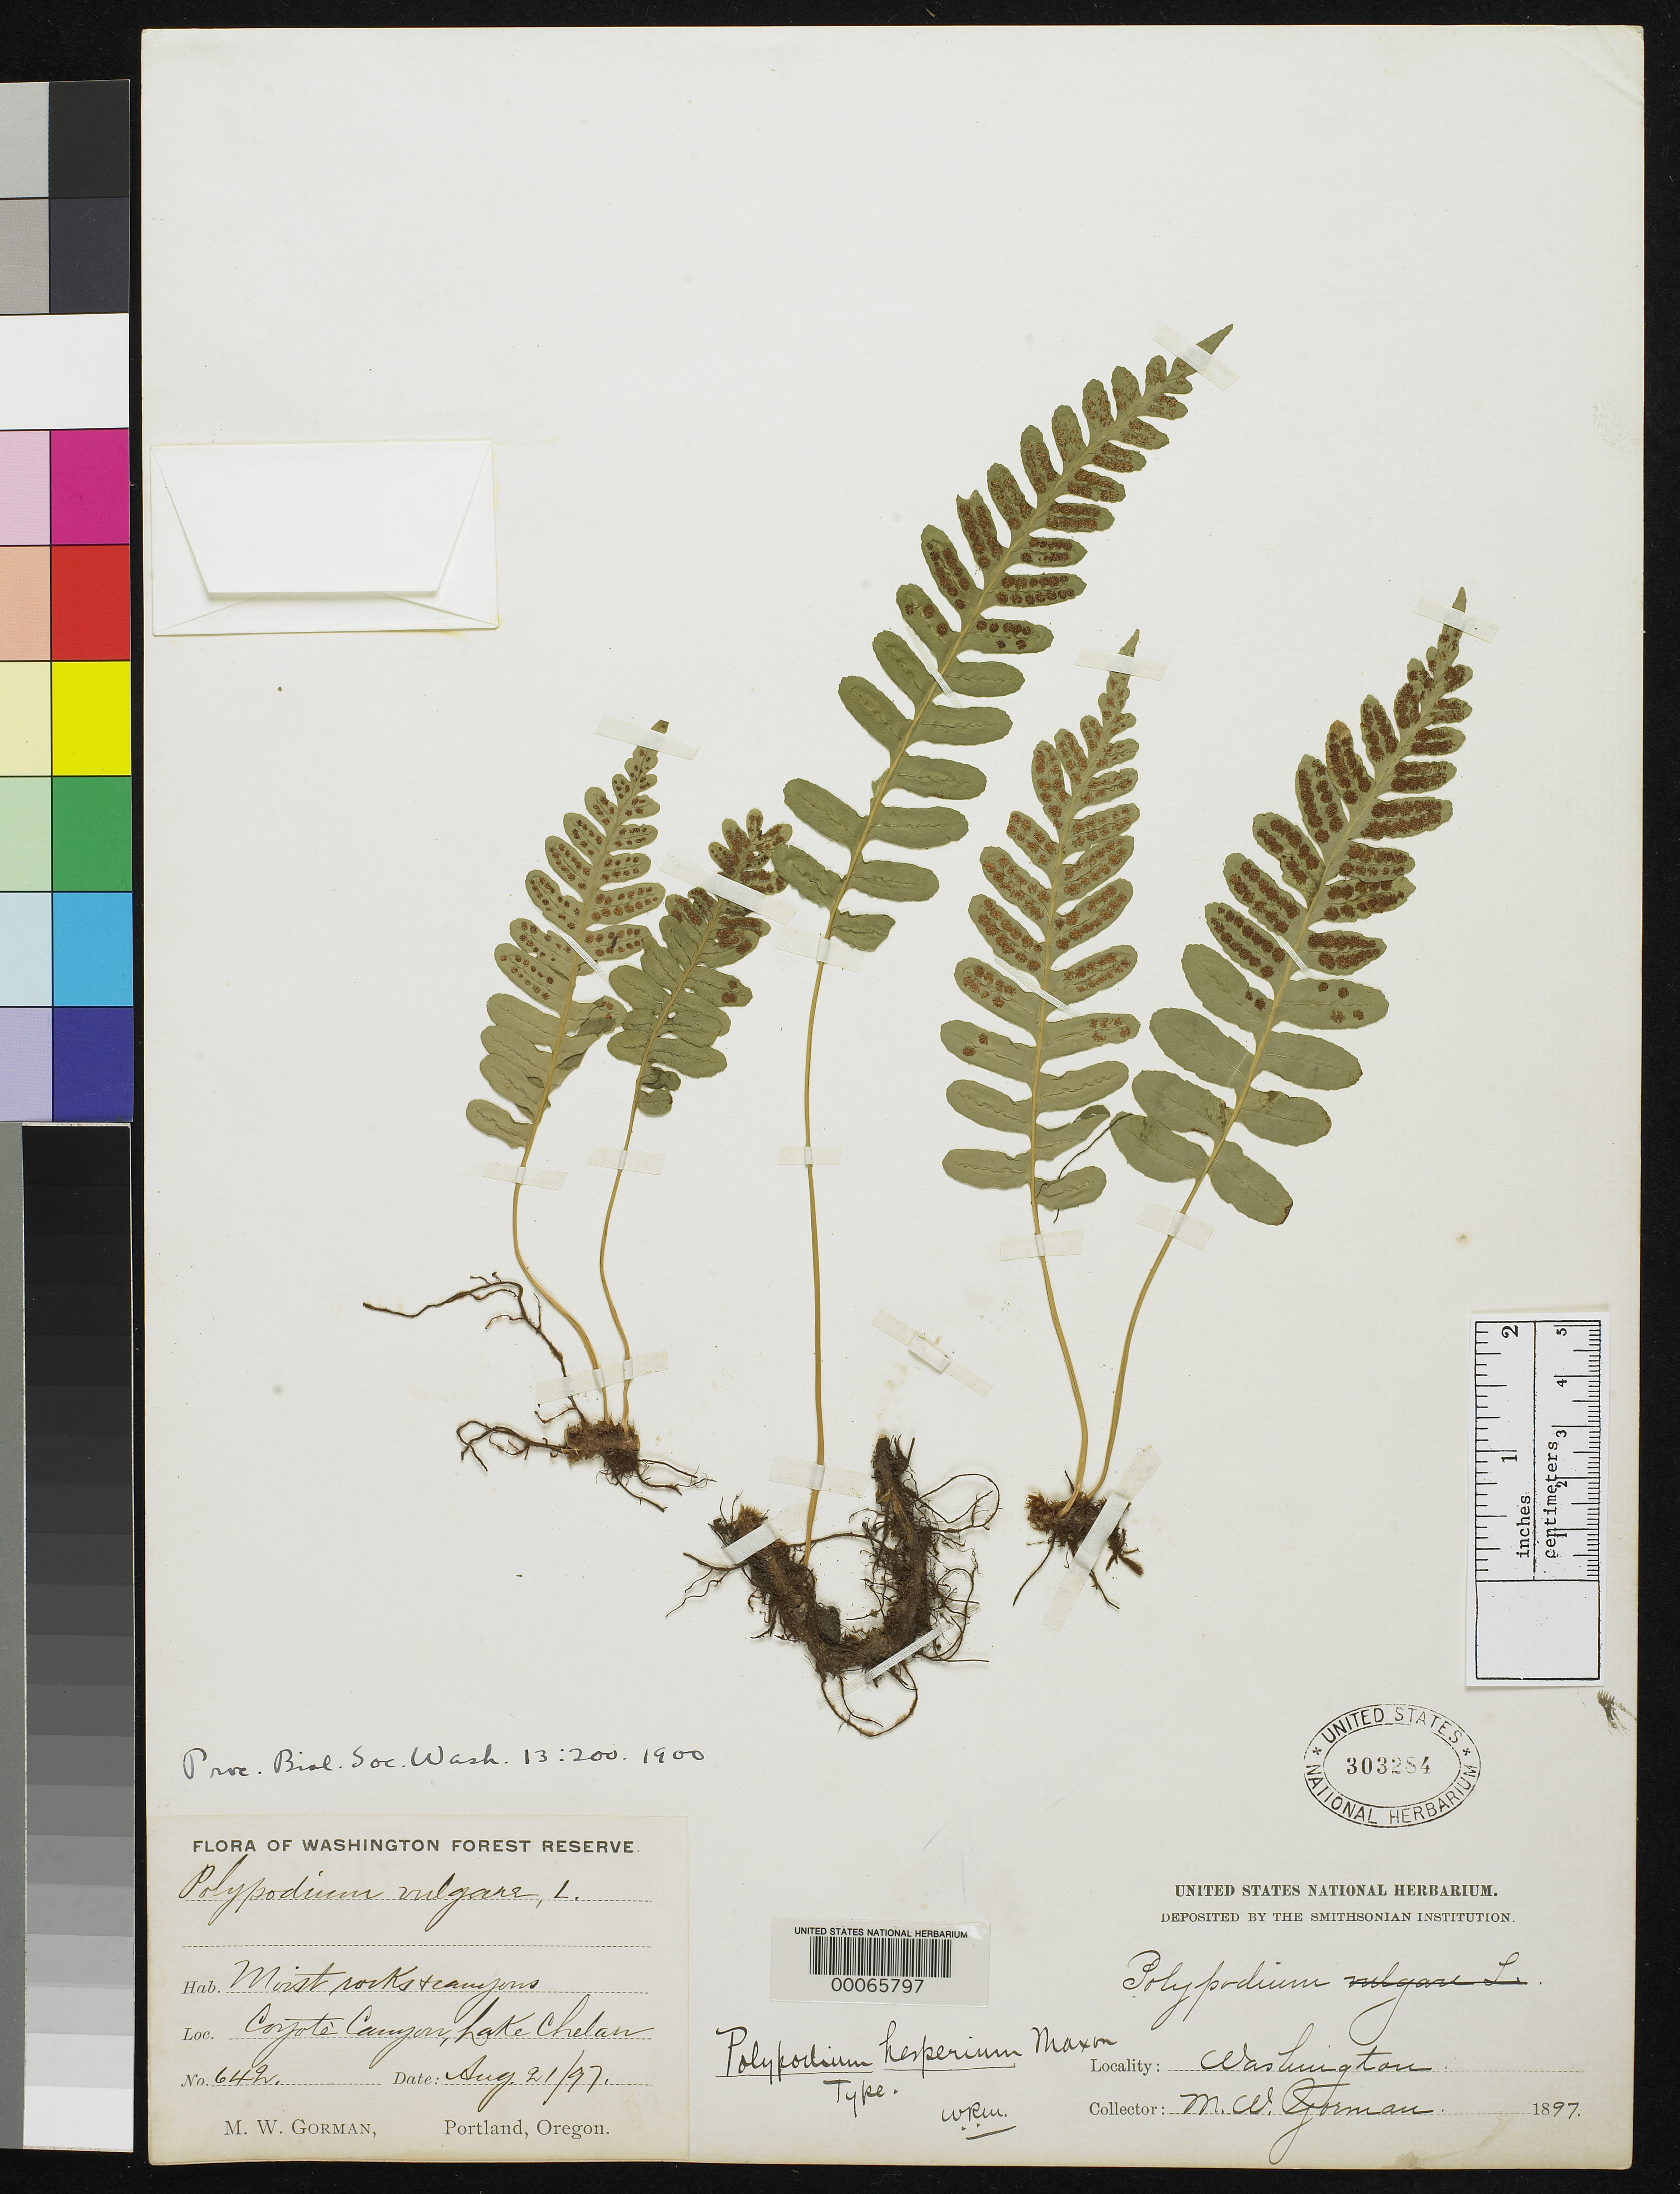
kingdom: Plantae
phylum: Tracheophyta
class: Polypodiopsida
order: Polypodiales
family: Polypodiaceae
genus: Polypodium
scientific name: Polypodium hesperium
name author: Maxon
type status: Holotype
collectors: M. W. Gorman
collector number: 642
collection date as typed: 21 Aug 1897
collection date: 1897-08-21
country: United States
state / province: Washington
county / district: Chelan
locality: Coyote Canyon, Lake Chelan.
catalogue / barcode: US 303284